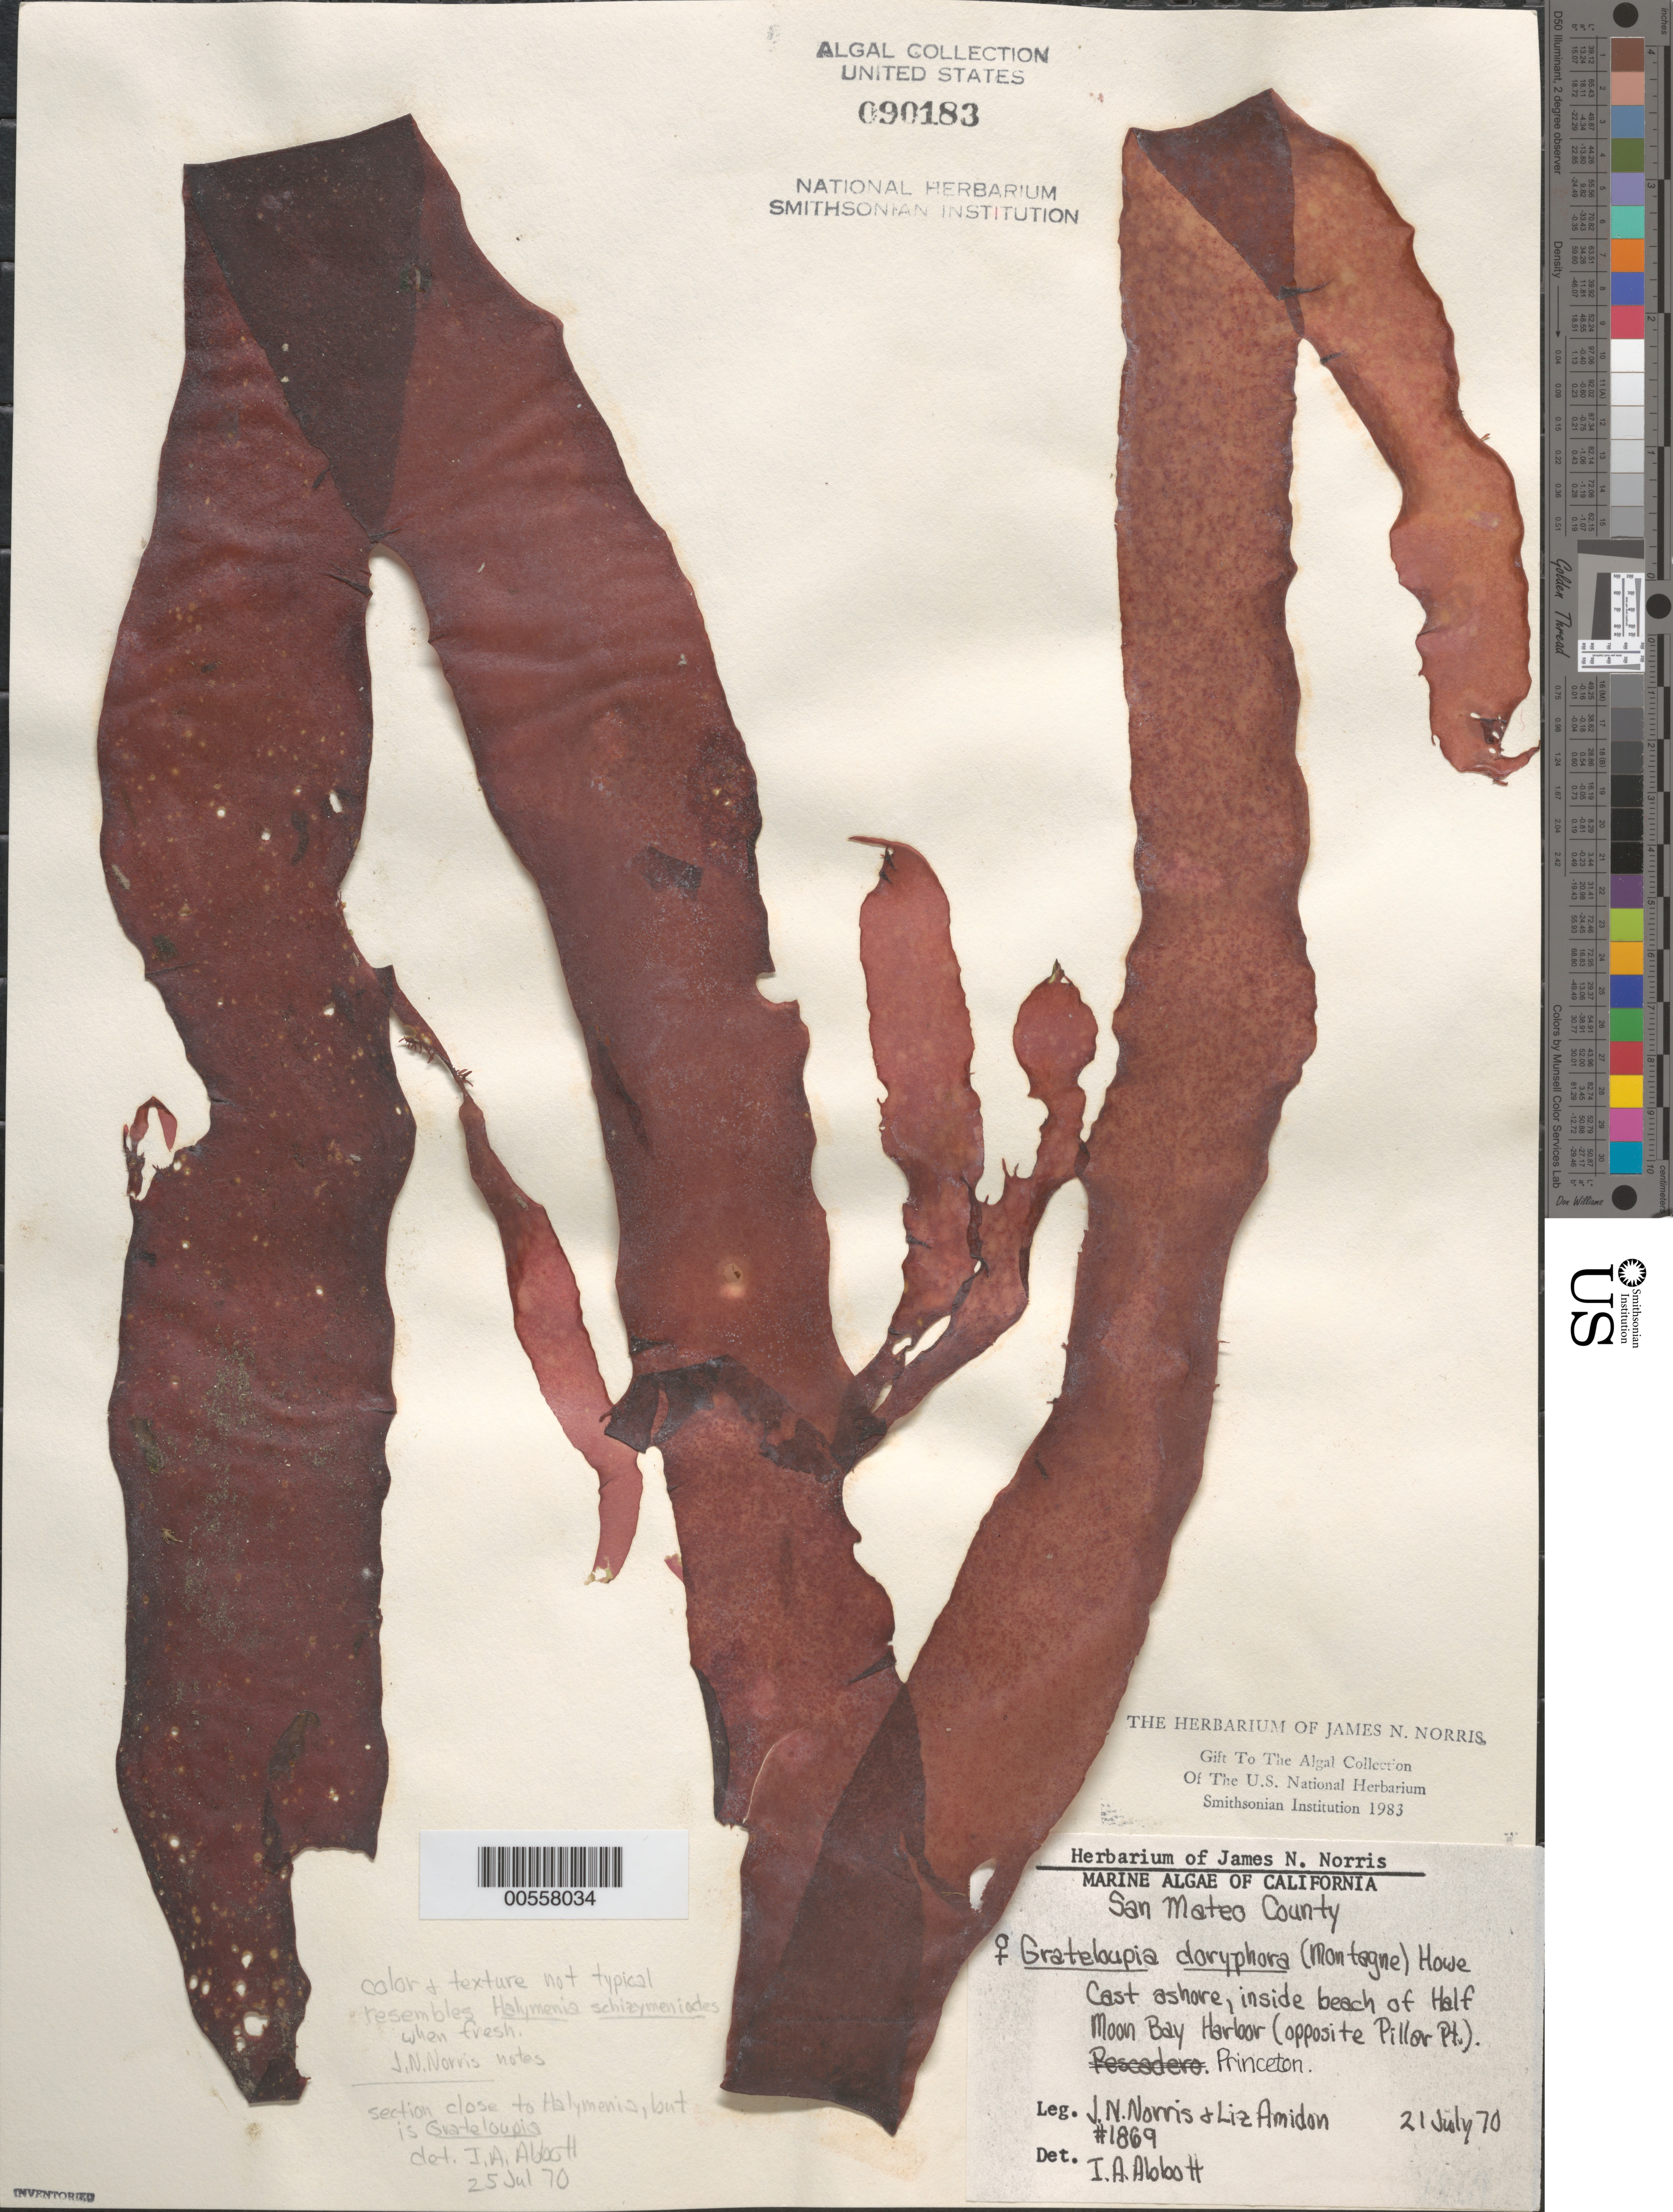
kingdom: Plantae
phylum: Rhodophyta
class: Florideophyceae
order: Halymeniales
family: Halymeniaceae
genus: Grateloupia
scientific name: Grateloupia doryphora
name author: (Mont.) Howe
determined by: Abbott, Isabella A.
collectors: J. N. Norris & E. Amidon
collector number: JN-1869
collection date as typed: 21 Jul 1970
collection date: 1970-07-21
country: United States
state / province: California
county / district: San Mateo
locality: Half Moon Bay Harbor, Princeton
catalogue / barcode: US 90183